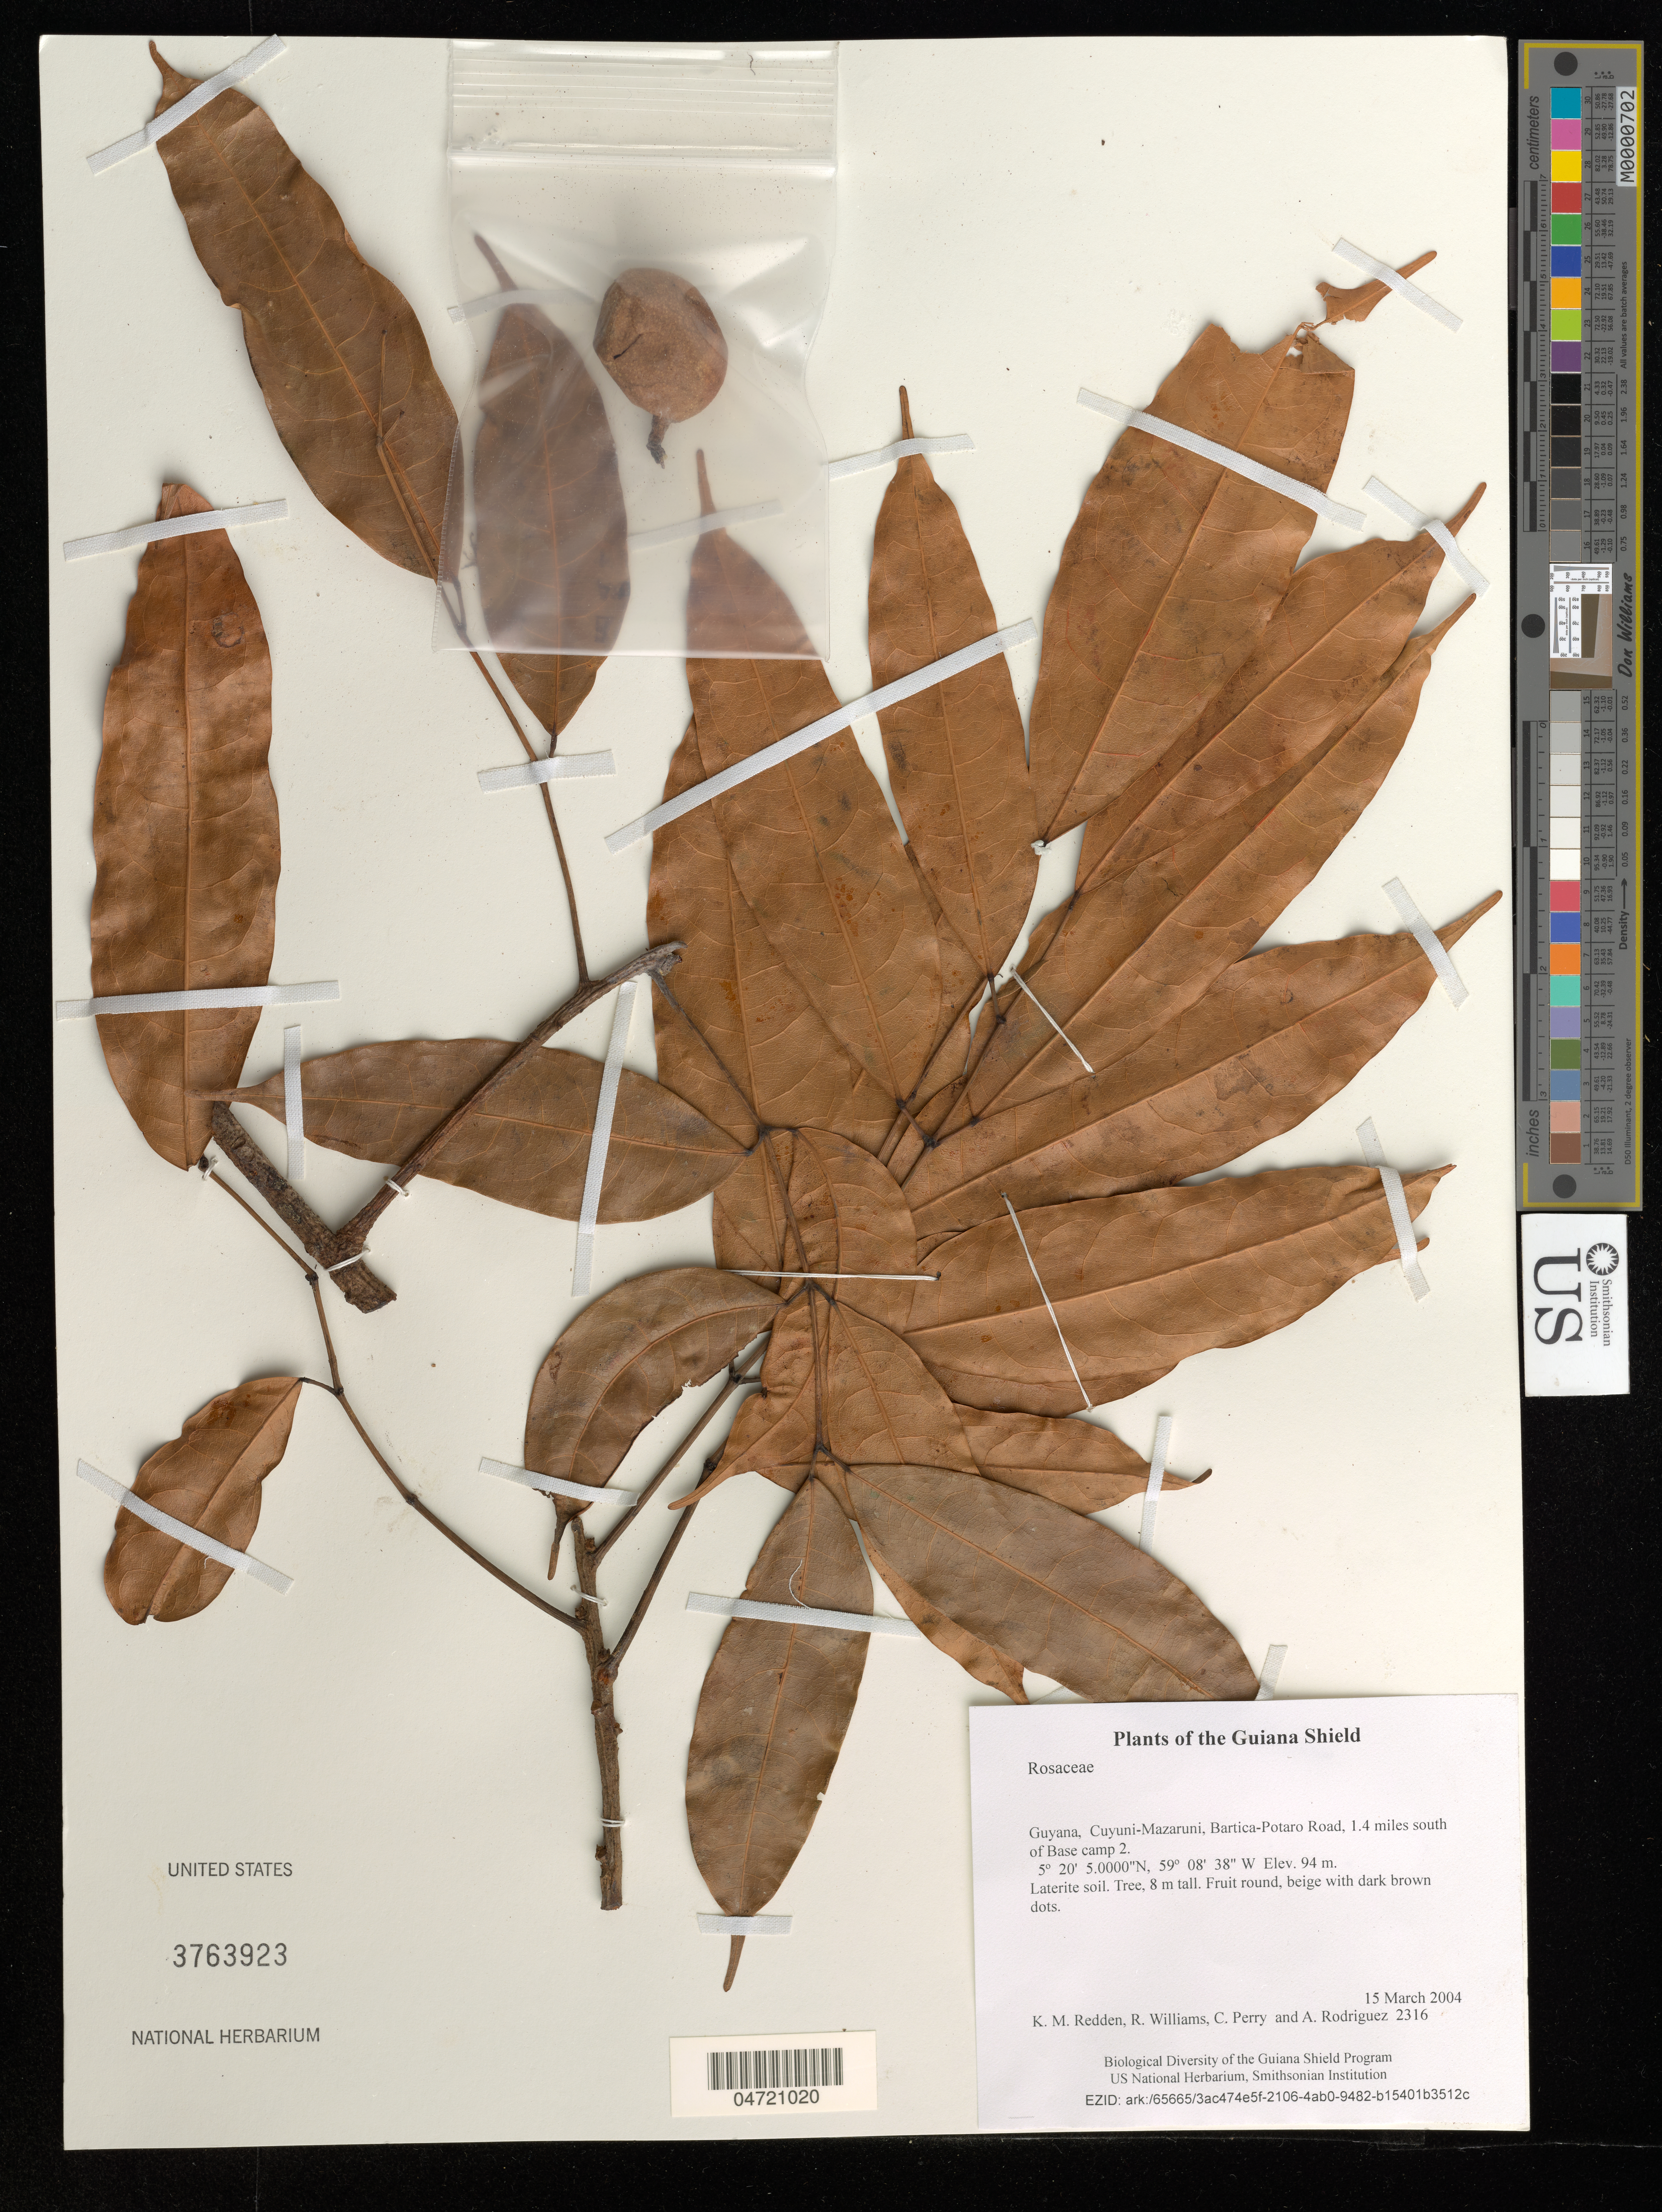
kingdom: Plantae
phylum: Tracheophyta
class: Magnoliopsida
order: Malpighiales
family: Chrysobalanaceae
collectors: K. M. Redden, R. Williams, C. Perry & A. Rodriguez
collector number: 2316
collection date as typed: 15 March 2004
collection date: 2004-03-15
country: Guyana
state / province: Cuyuni-Mazaruni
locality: Bartica-Potaro Road, 1.4 miles south of Base camp 2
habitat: Laterite soil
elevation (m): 94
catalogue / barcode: US 3763923